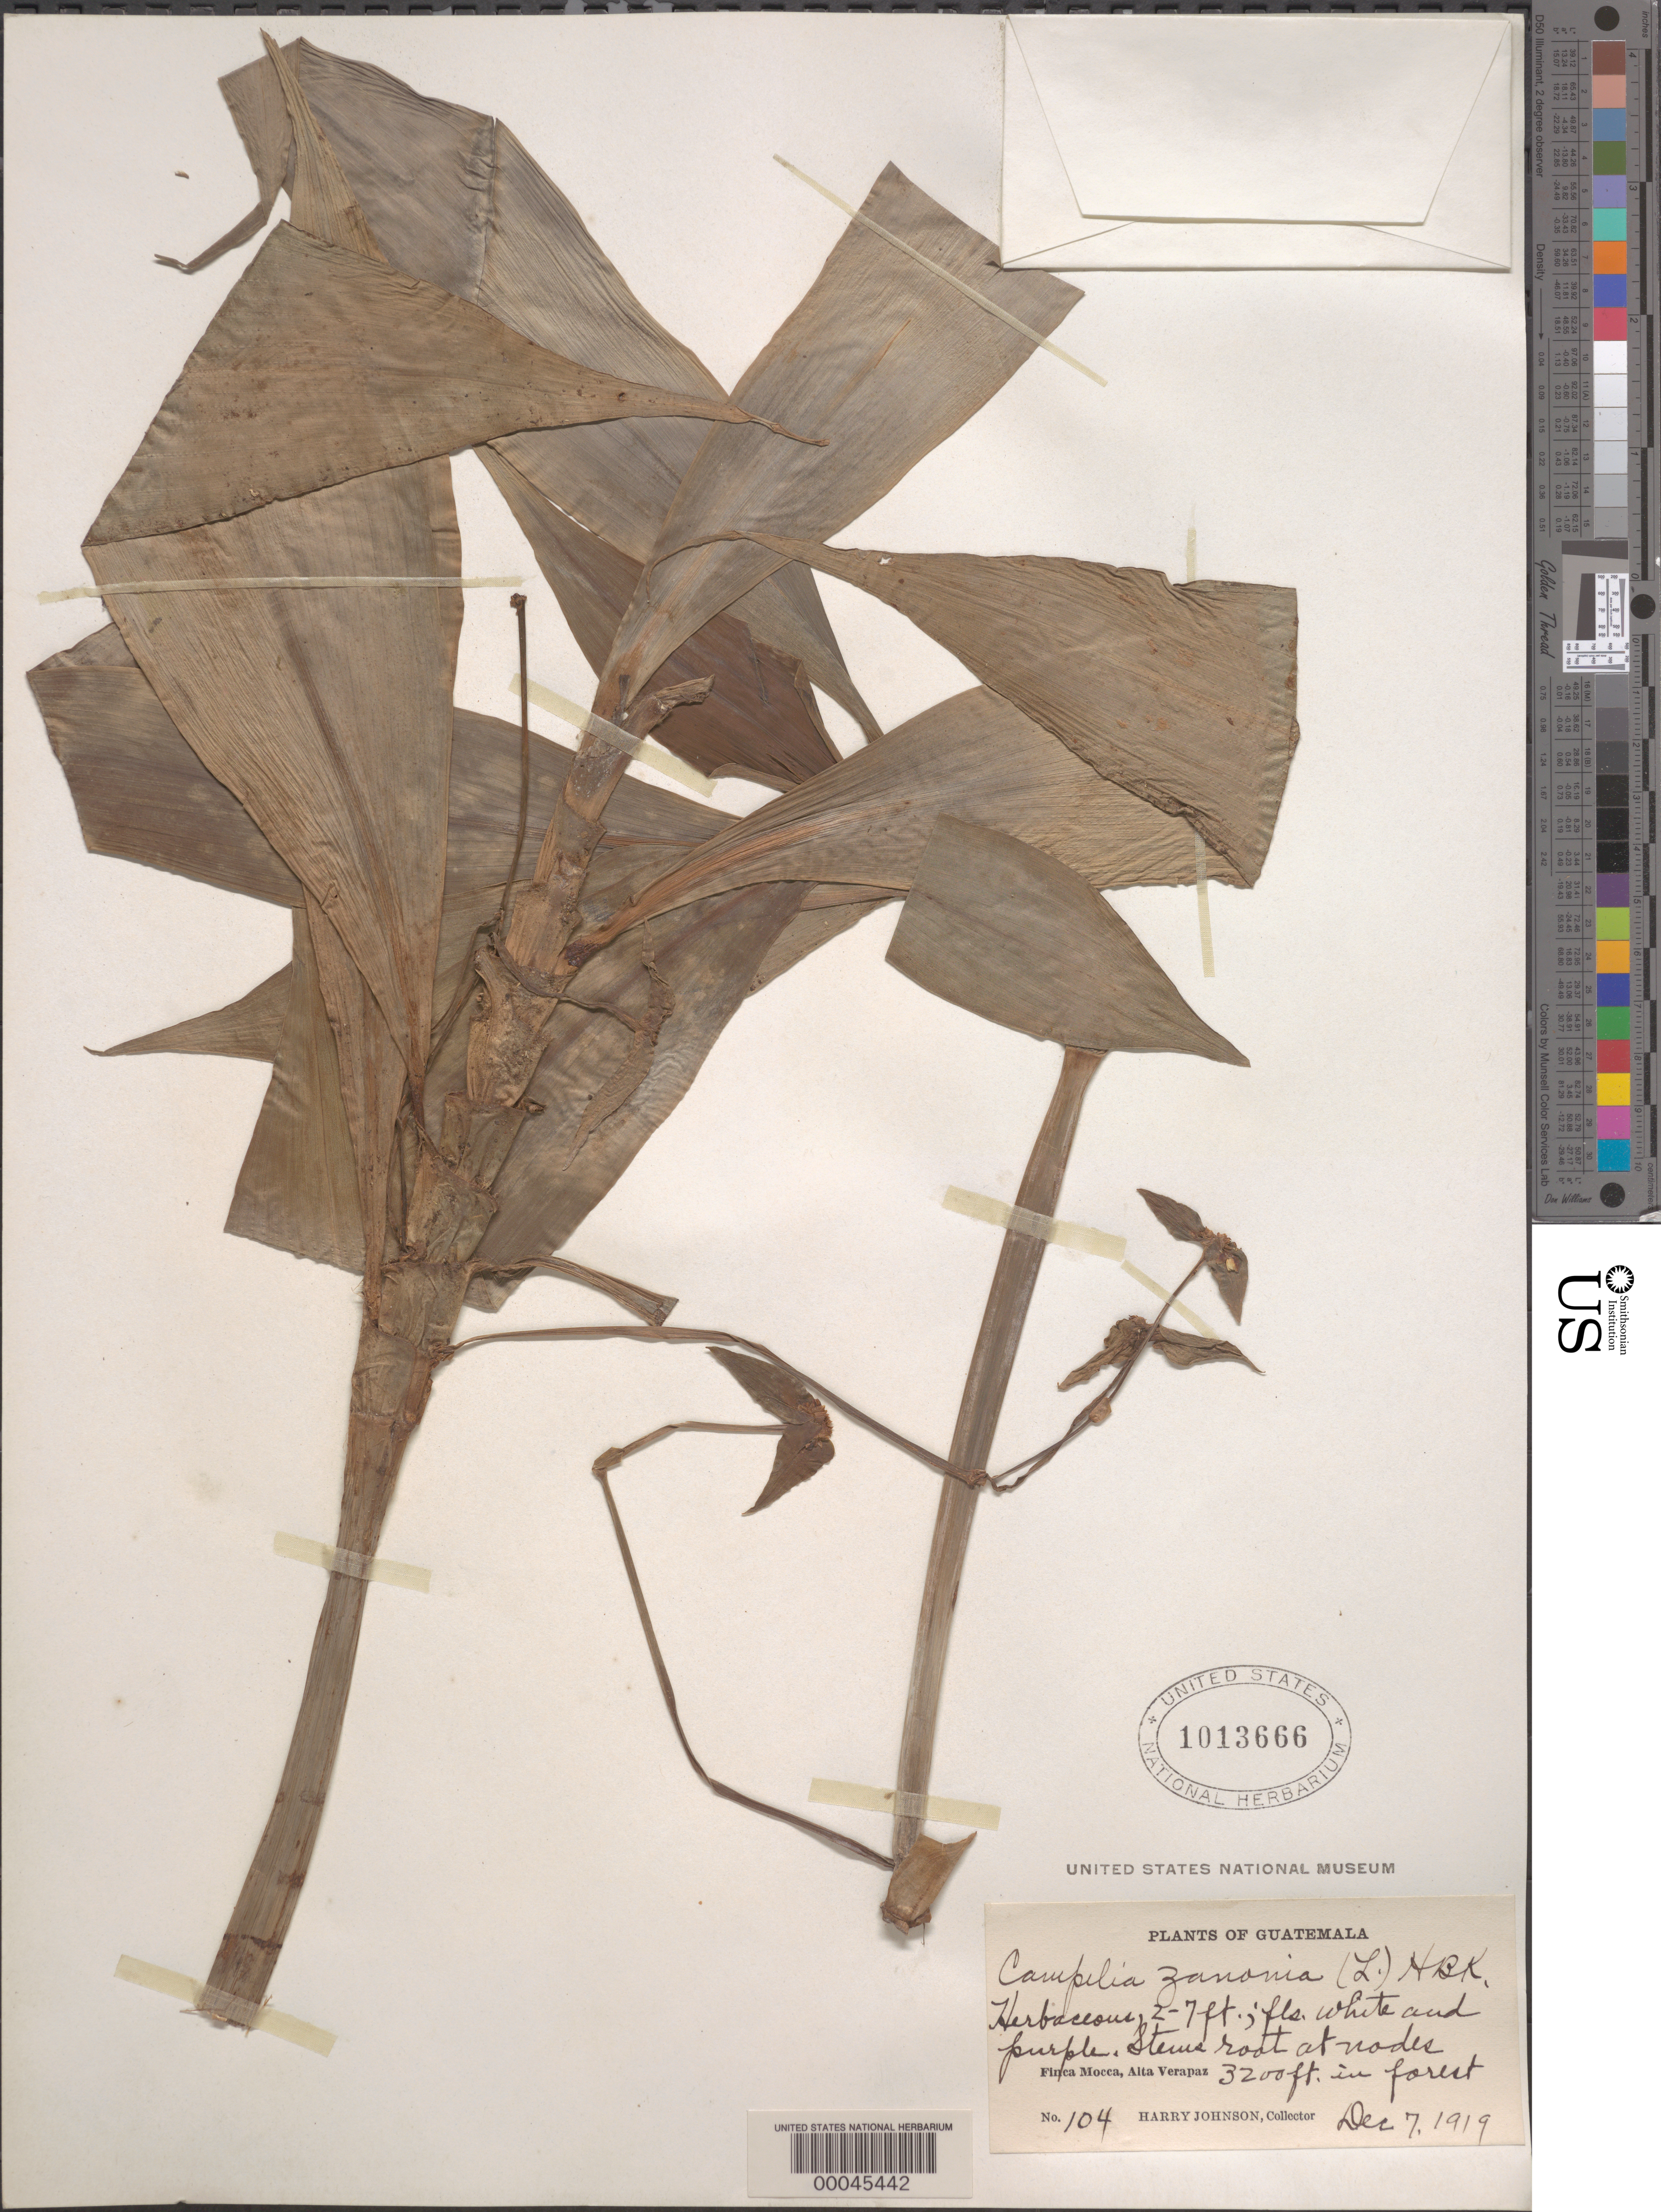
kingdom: Plantae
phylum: Tracheophyta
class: Liliopsida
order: Commelinales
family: Commelinaceae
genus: Tradescantia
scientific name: Tradescantia zanonia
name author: (L.) Sw.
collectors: H. Johnson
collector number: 104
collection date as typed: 07 Dec 1919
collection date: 1919-12-07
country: Guatemala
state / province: Alta Verapaz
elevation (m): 976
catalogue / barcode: US 1013666